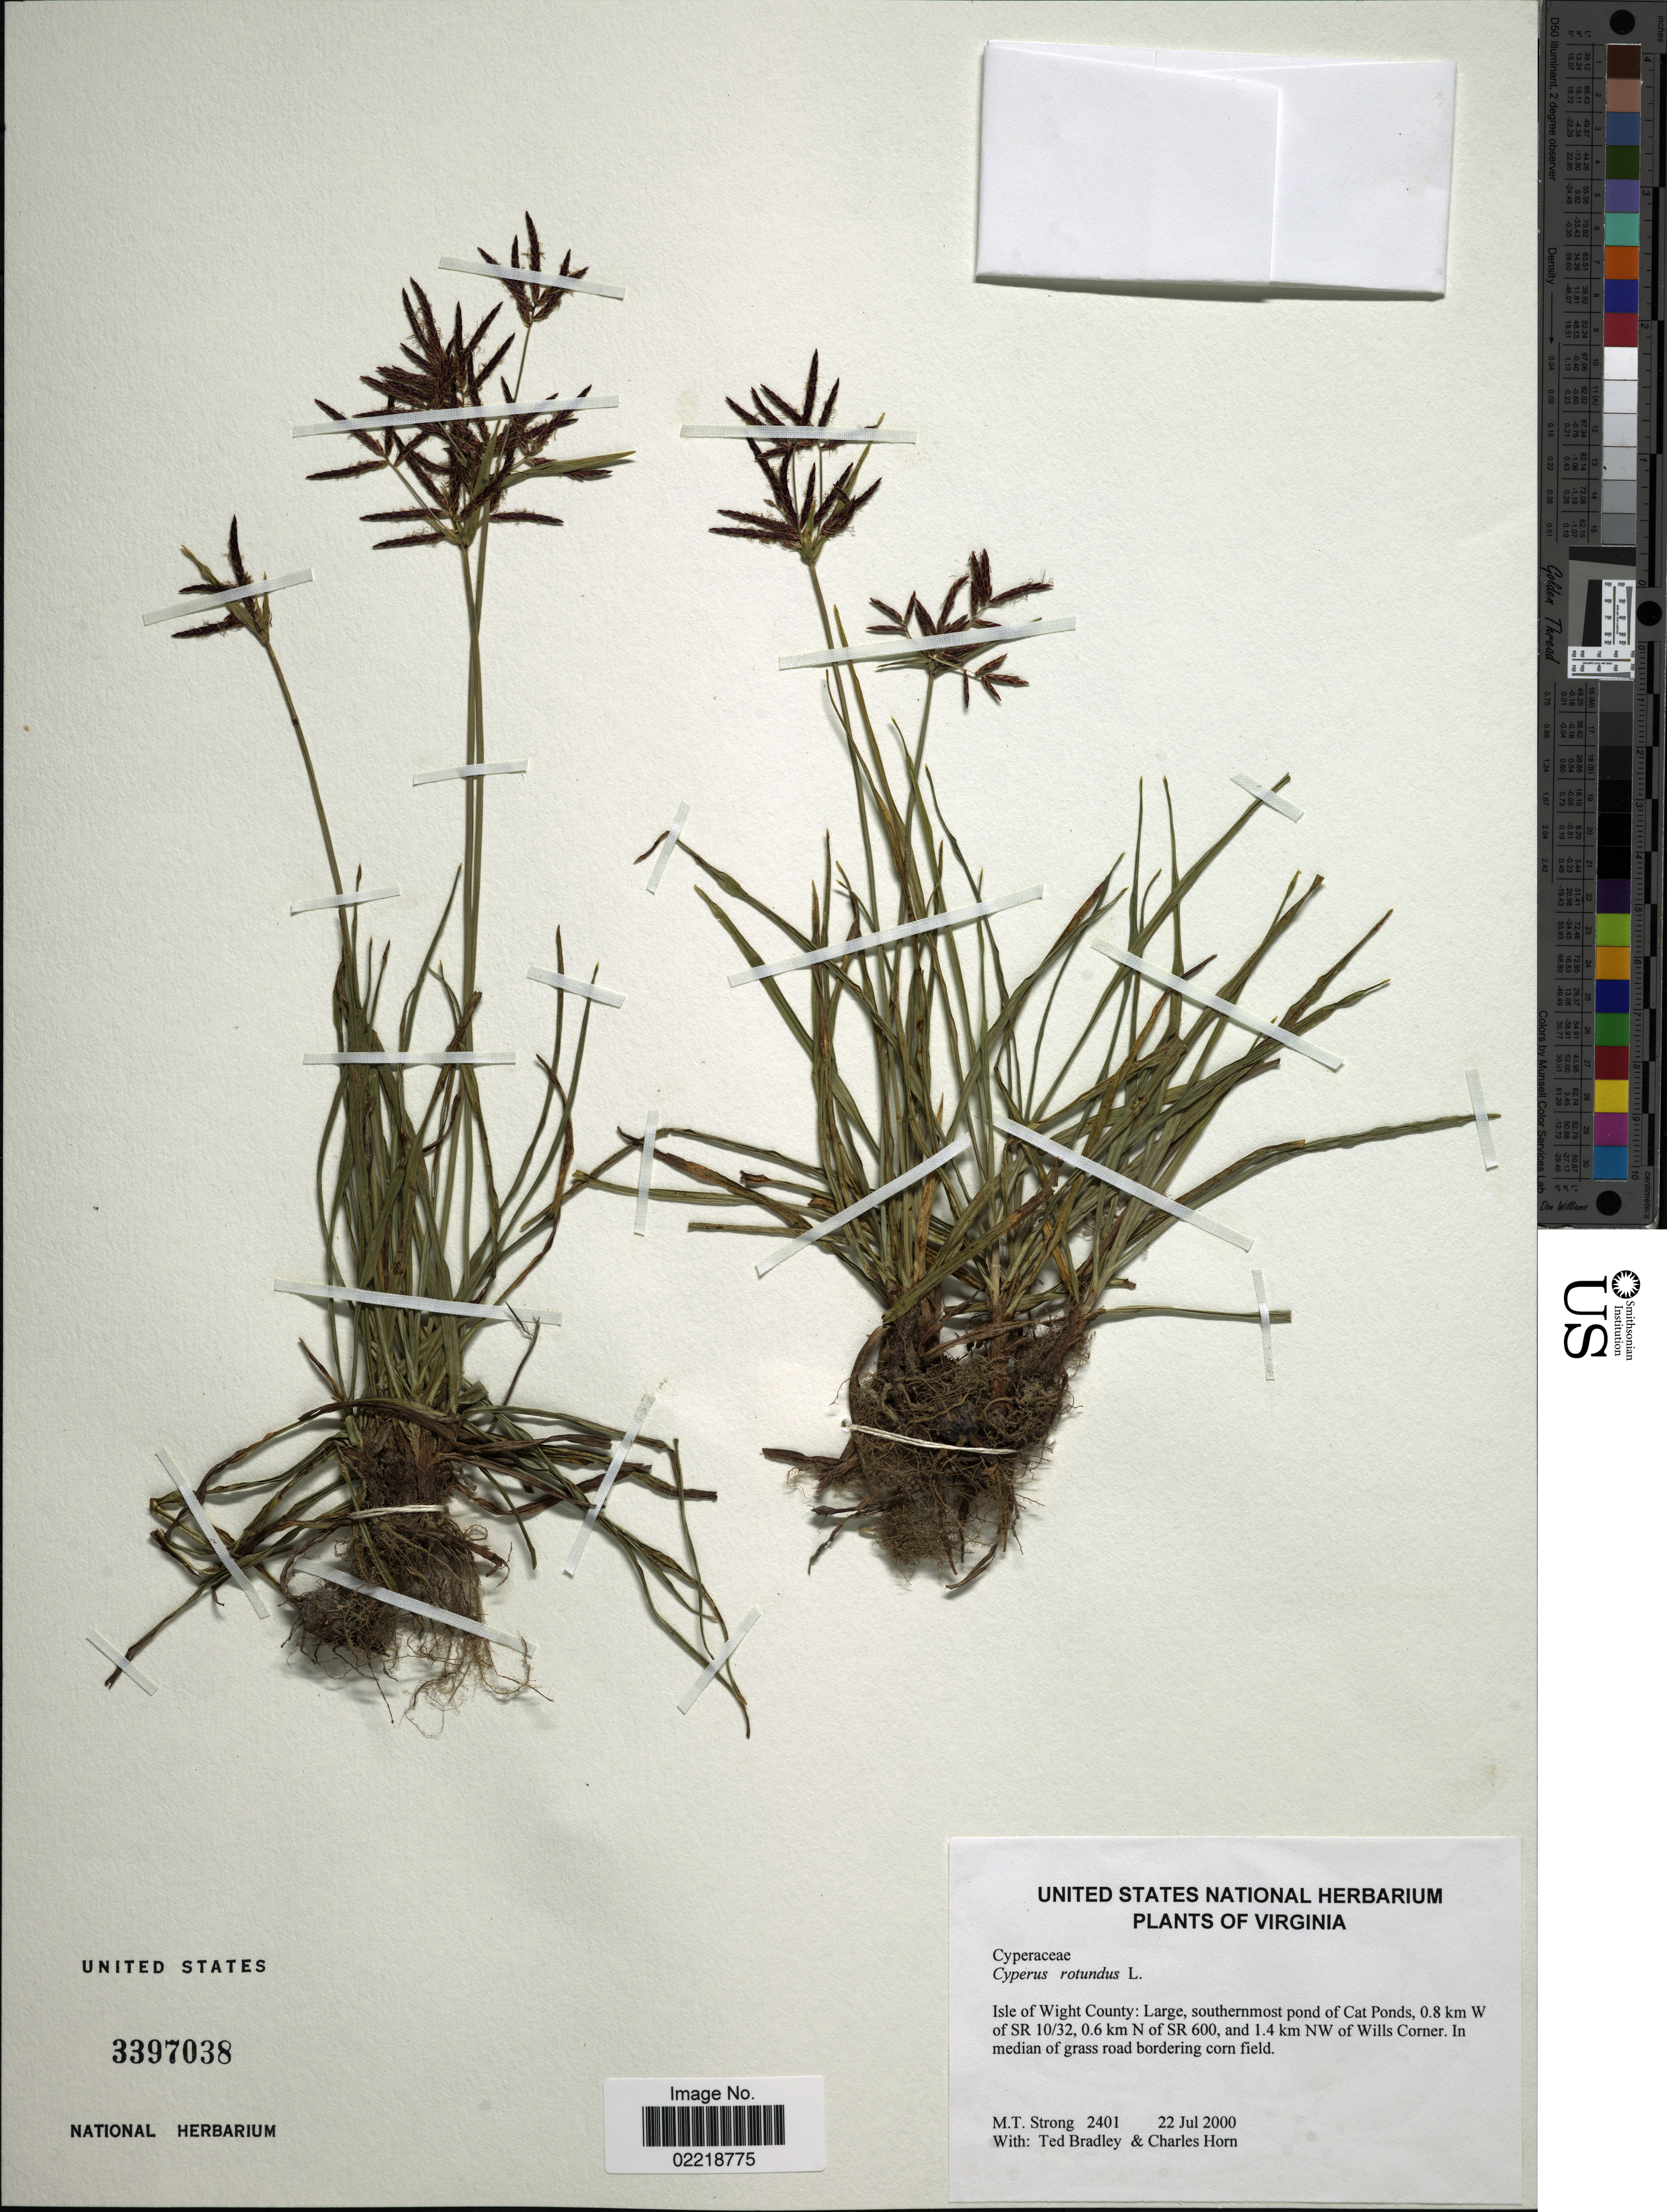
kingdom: Plantae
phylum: Tracheophyta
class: Liliopsida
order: Poales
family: Cyperaceae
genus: Cyperus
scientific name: Cyperus rotundus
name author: L.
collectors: M. T. Strong, T. Bradley & C. Horn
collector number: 2401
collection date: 2000-07-22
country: United States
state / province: Virginia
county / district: Isle of Wight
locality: Isle of Wright County: Large, southernmost pond of Cat Ponds, 0.8 km W of SR 10/32, 0.6 km N of SR 600, and 1.4 km NW of Wills Corner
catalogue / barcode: US 3397038